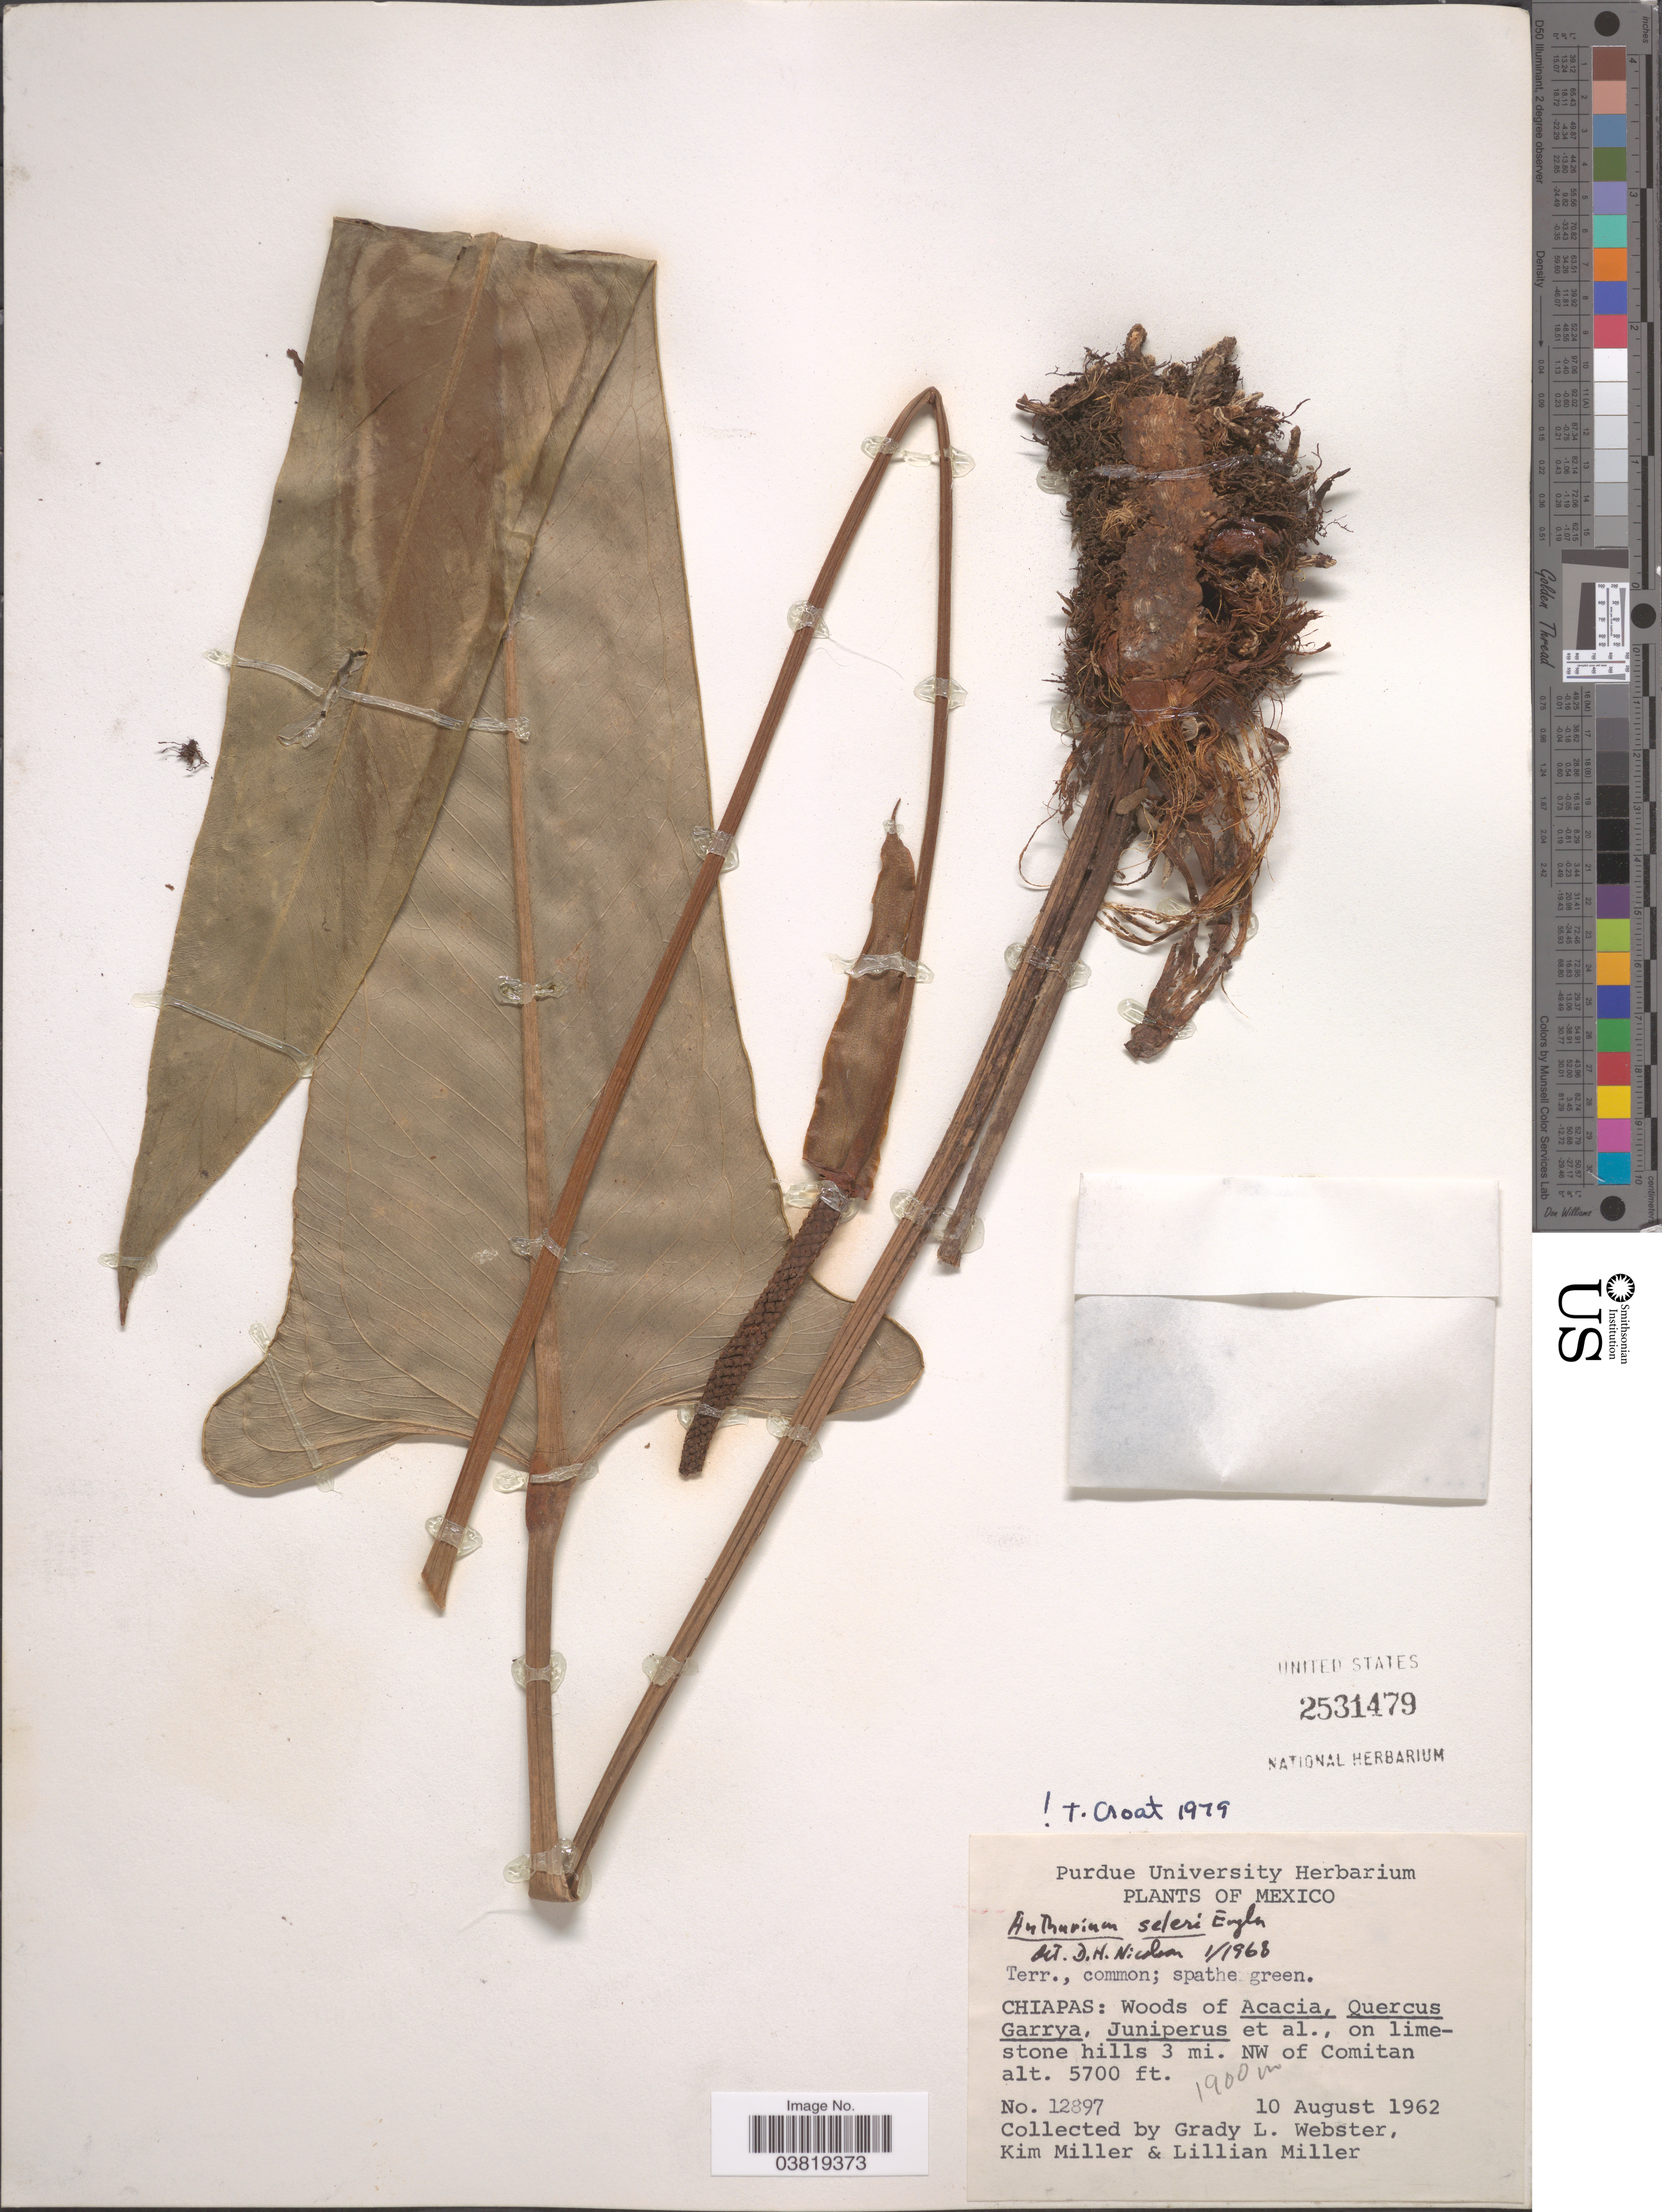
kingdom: Plantae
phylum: Tracheophyta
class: Liliopsida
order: Alismatales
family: Araceae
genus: Anthurium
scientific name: Anthurium seleri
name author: Engl.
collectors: G. L. Webster, K. Miller & L. Miller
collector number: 12897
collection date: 1962-08-10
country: Mexico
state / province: Chiapas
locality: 3 mi. NW of Comitan.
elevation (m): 1737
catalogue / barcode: US 2531479